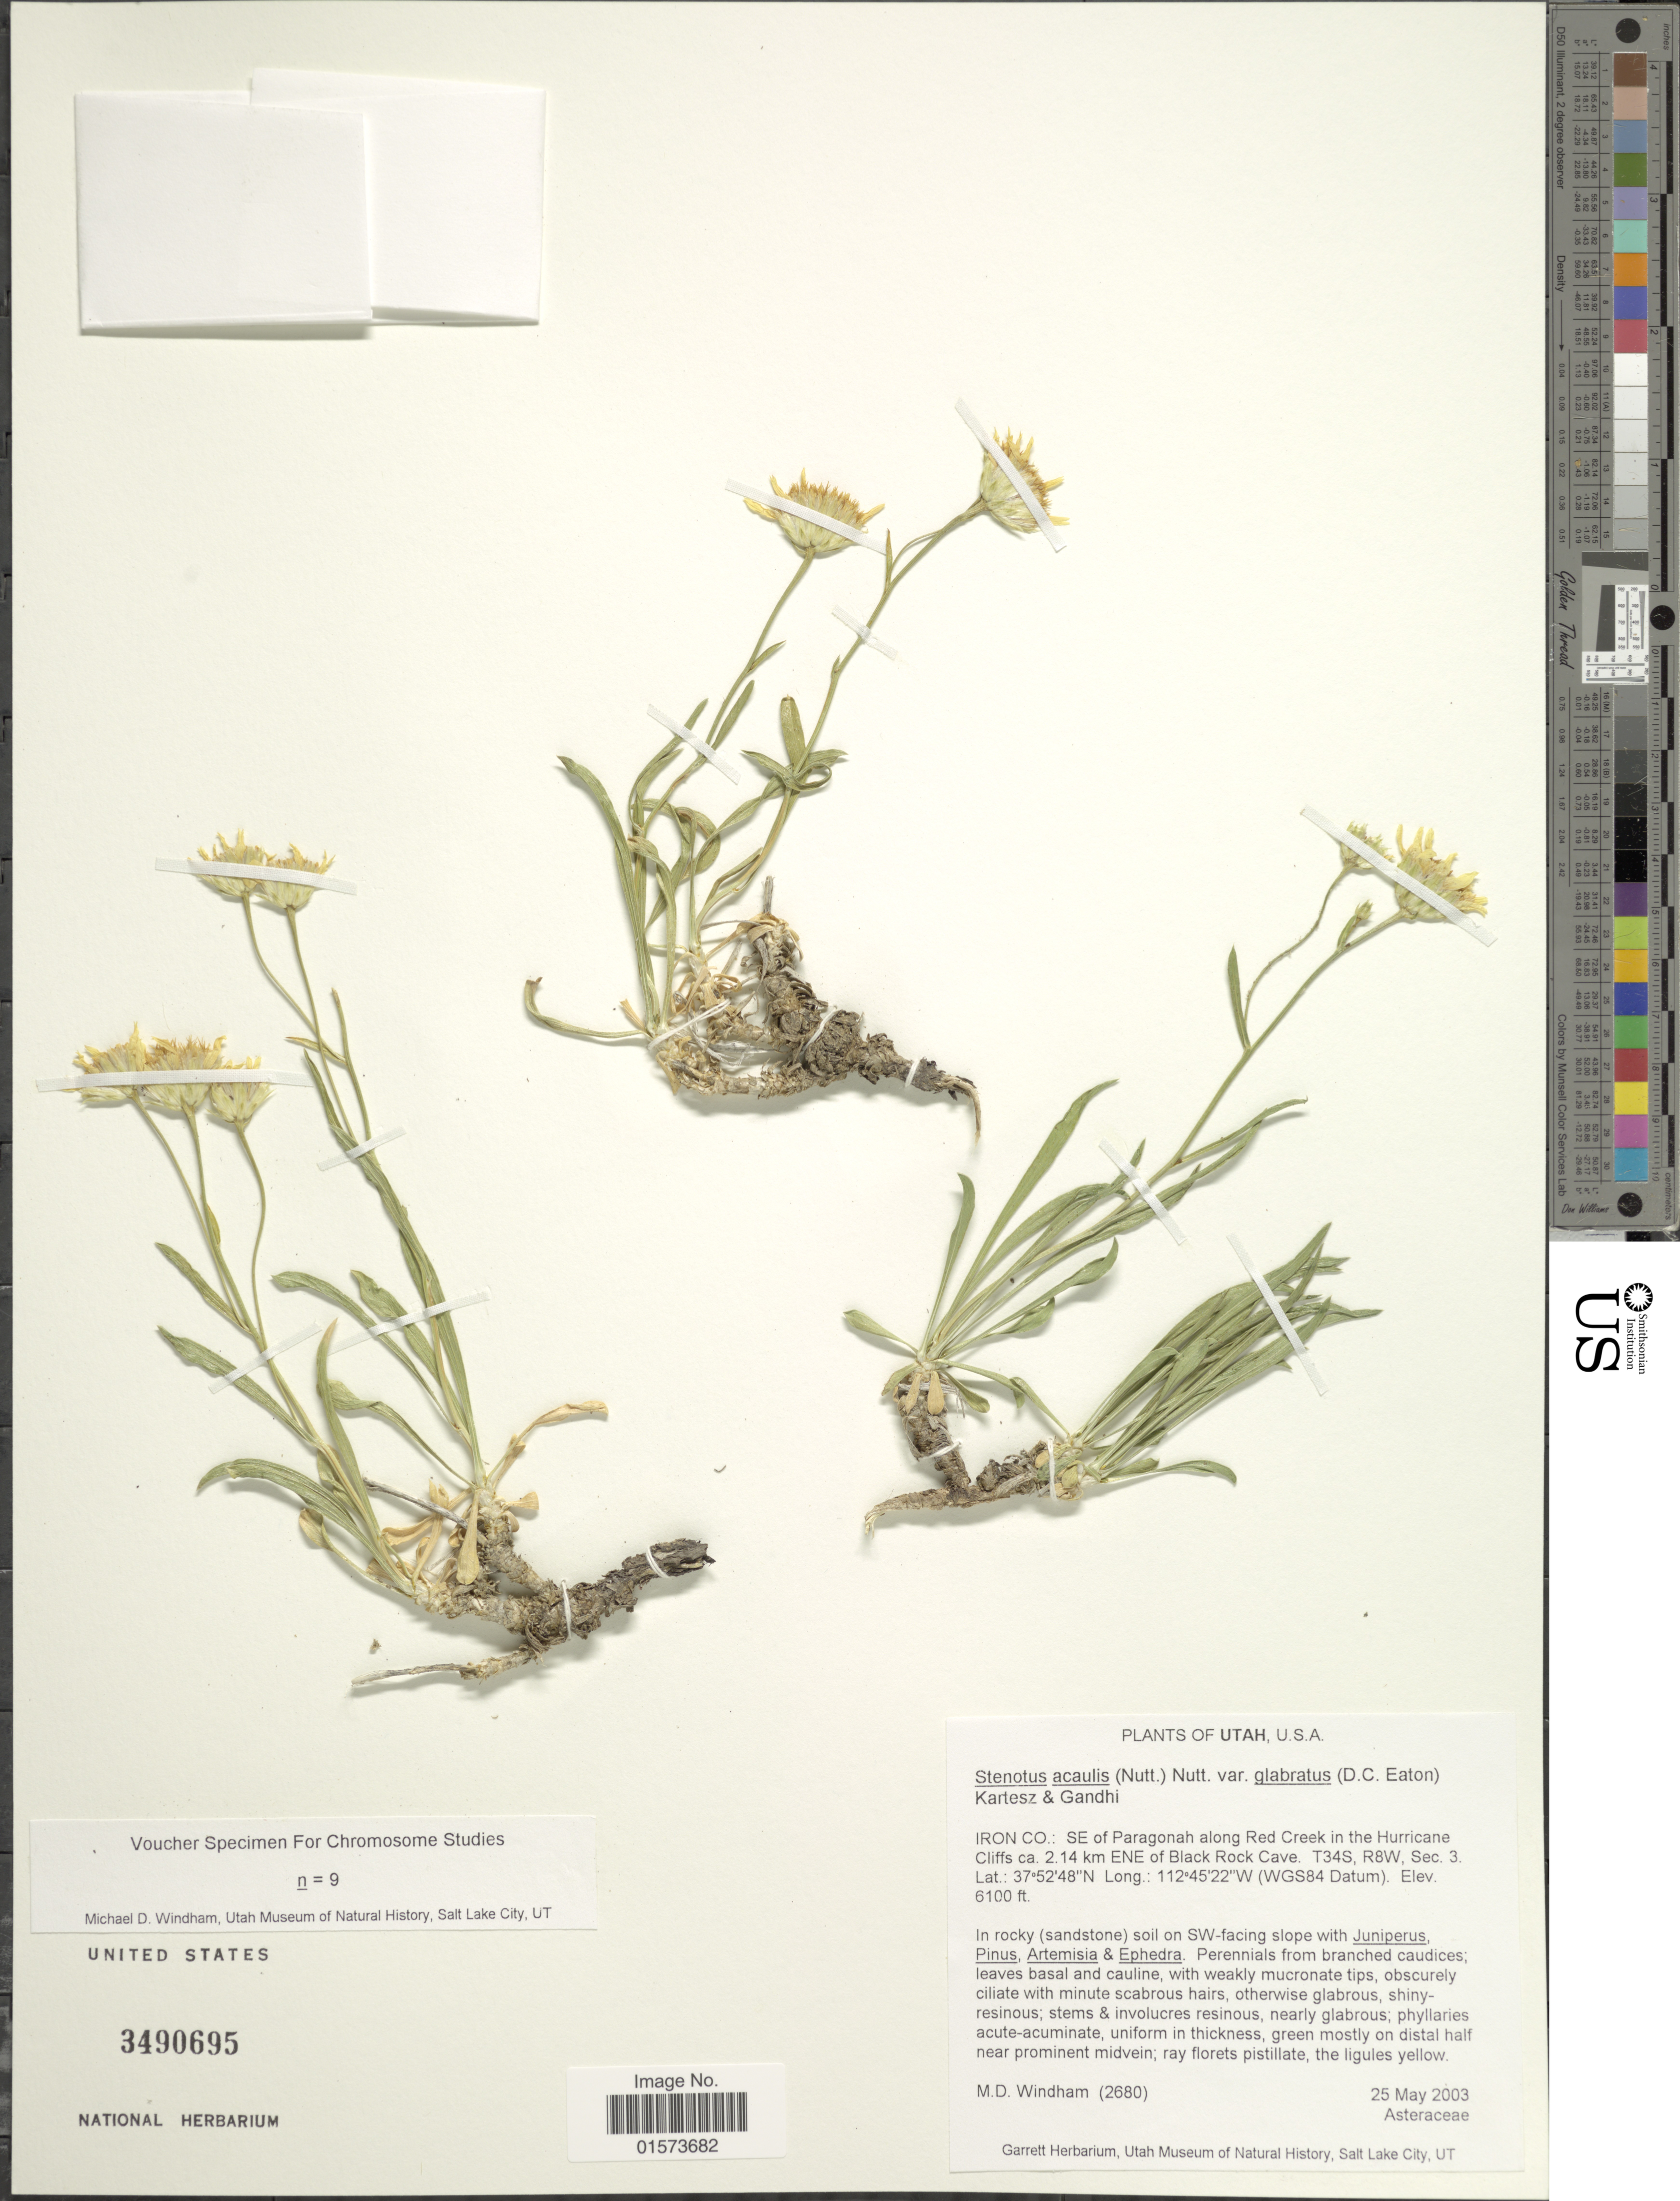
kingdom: Plantae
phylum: Tracheophyta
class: Magnoliopsida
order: Asterales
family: Asteraceae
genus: Stenotus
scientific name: Stenotus acaulis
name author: (Nutt.) Nutt.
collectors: M. Windham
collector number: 2680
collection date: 2003-05-25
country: United States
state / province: Utah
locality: Iron Co.: SE of Paragonah along Red Creek in the Hurricane Cliffs ca. 2.14 km ENE of Black Rock Cave, T34S, R8W, Sec. 3, in rocky (sandstone) soil on SW-facing slope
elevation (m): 1859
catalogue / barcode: US 3490695